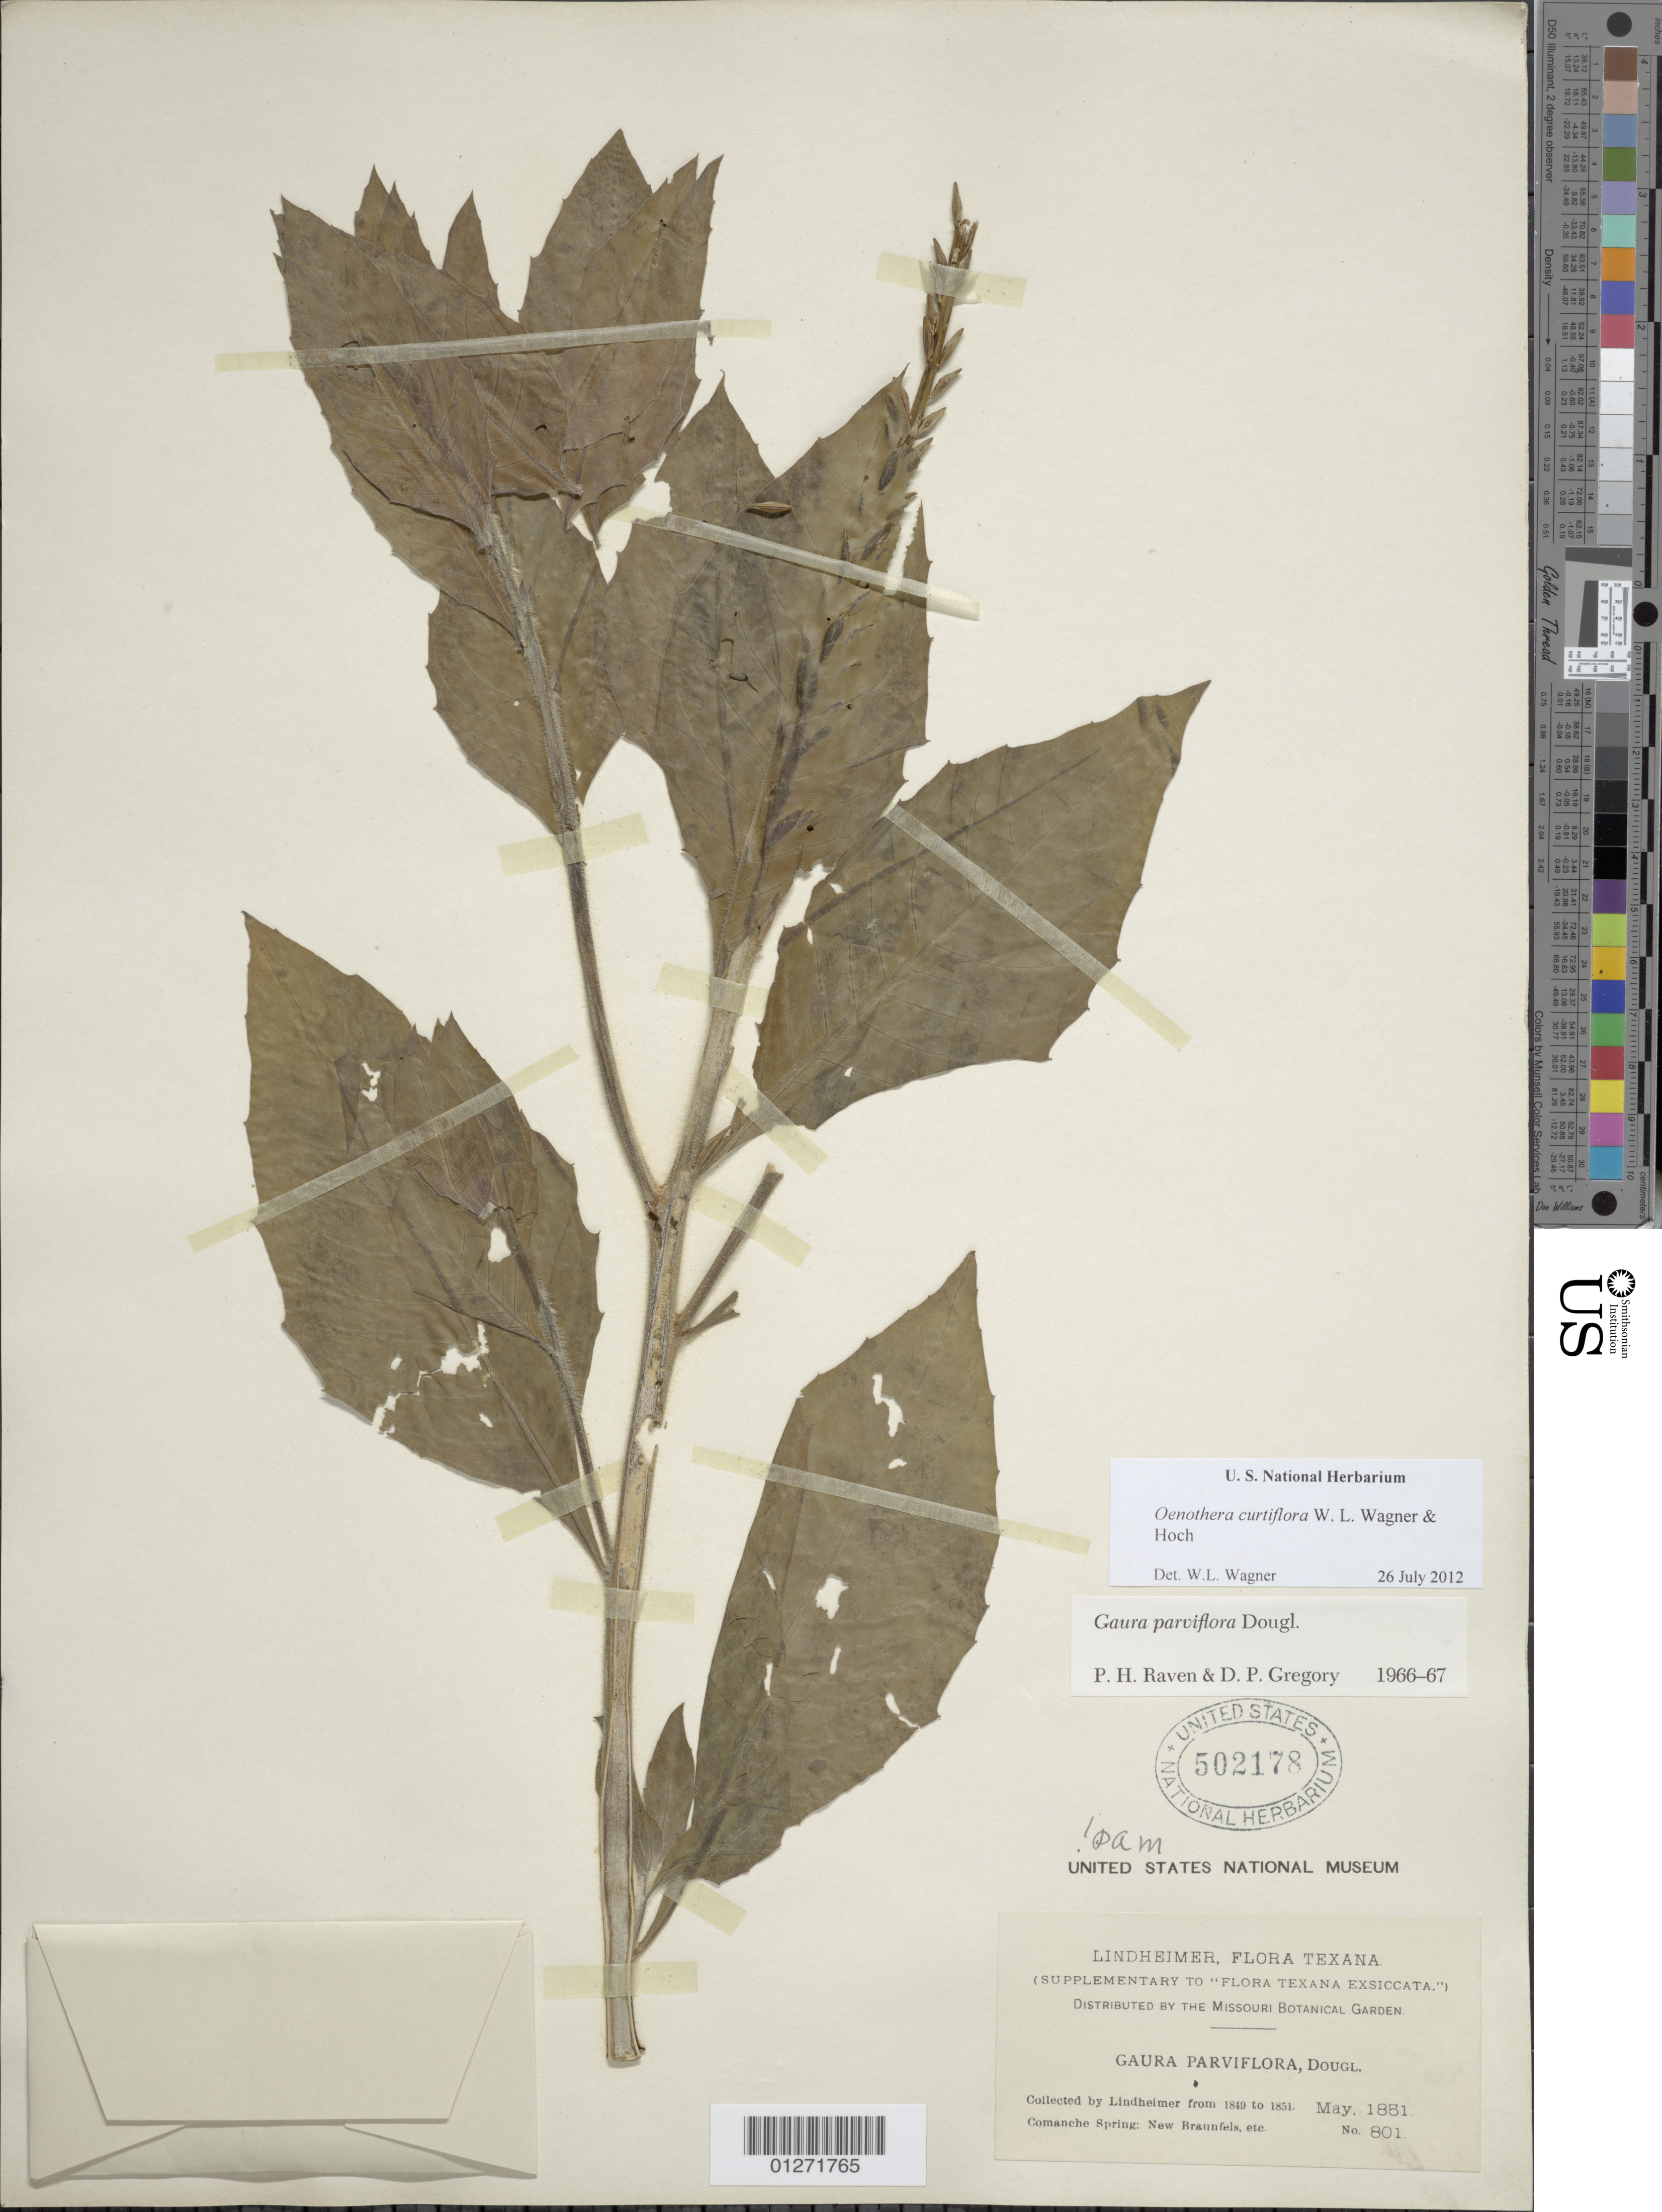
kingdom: Plantae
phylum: Tracheophyta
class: Magnoliopsida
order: Myrtales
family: Onagraceae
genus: Oenothera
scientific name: Oenothera curtiflora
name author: W.L. Wagner & Hoch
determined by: Wagner, W. L., (BOT), Smithsonian Institution - National Museum of Natural History (UNITED STATES)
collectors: F. J. Lindheimer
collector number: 801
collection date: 1851-05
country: United States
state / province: Texas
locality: Comanche Spring: New Braunfels.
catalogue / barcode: US 502178